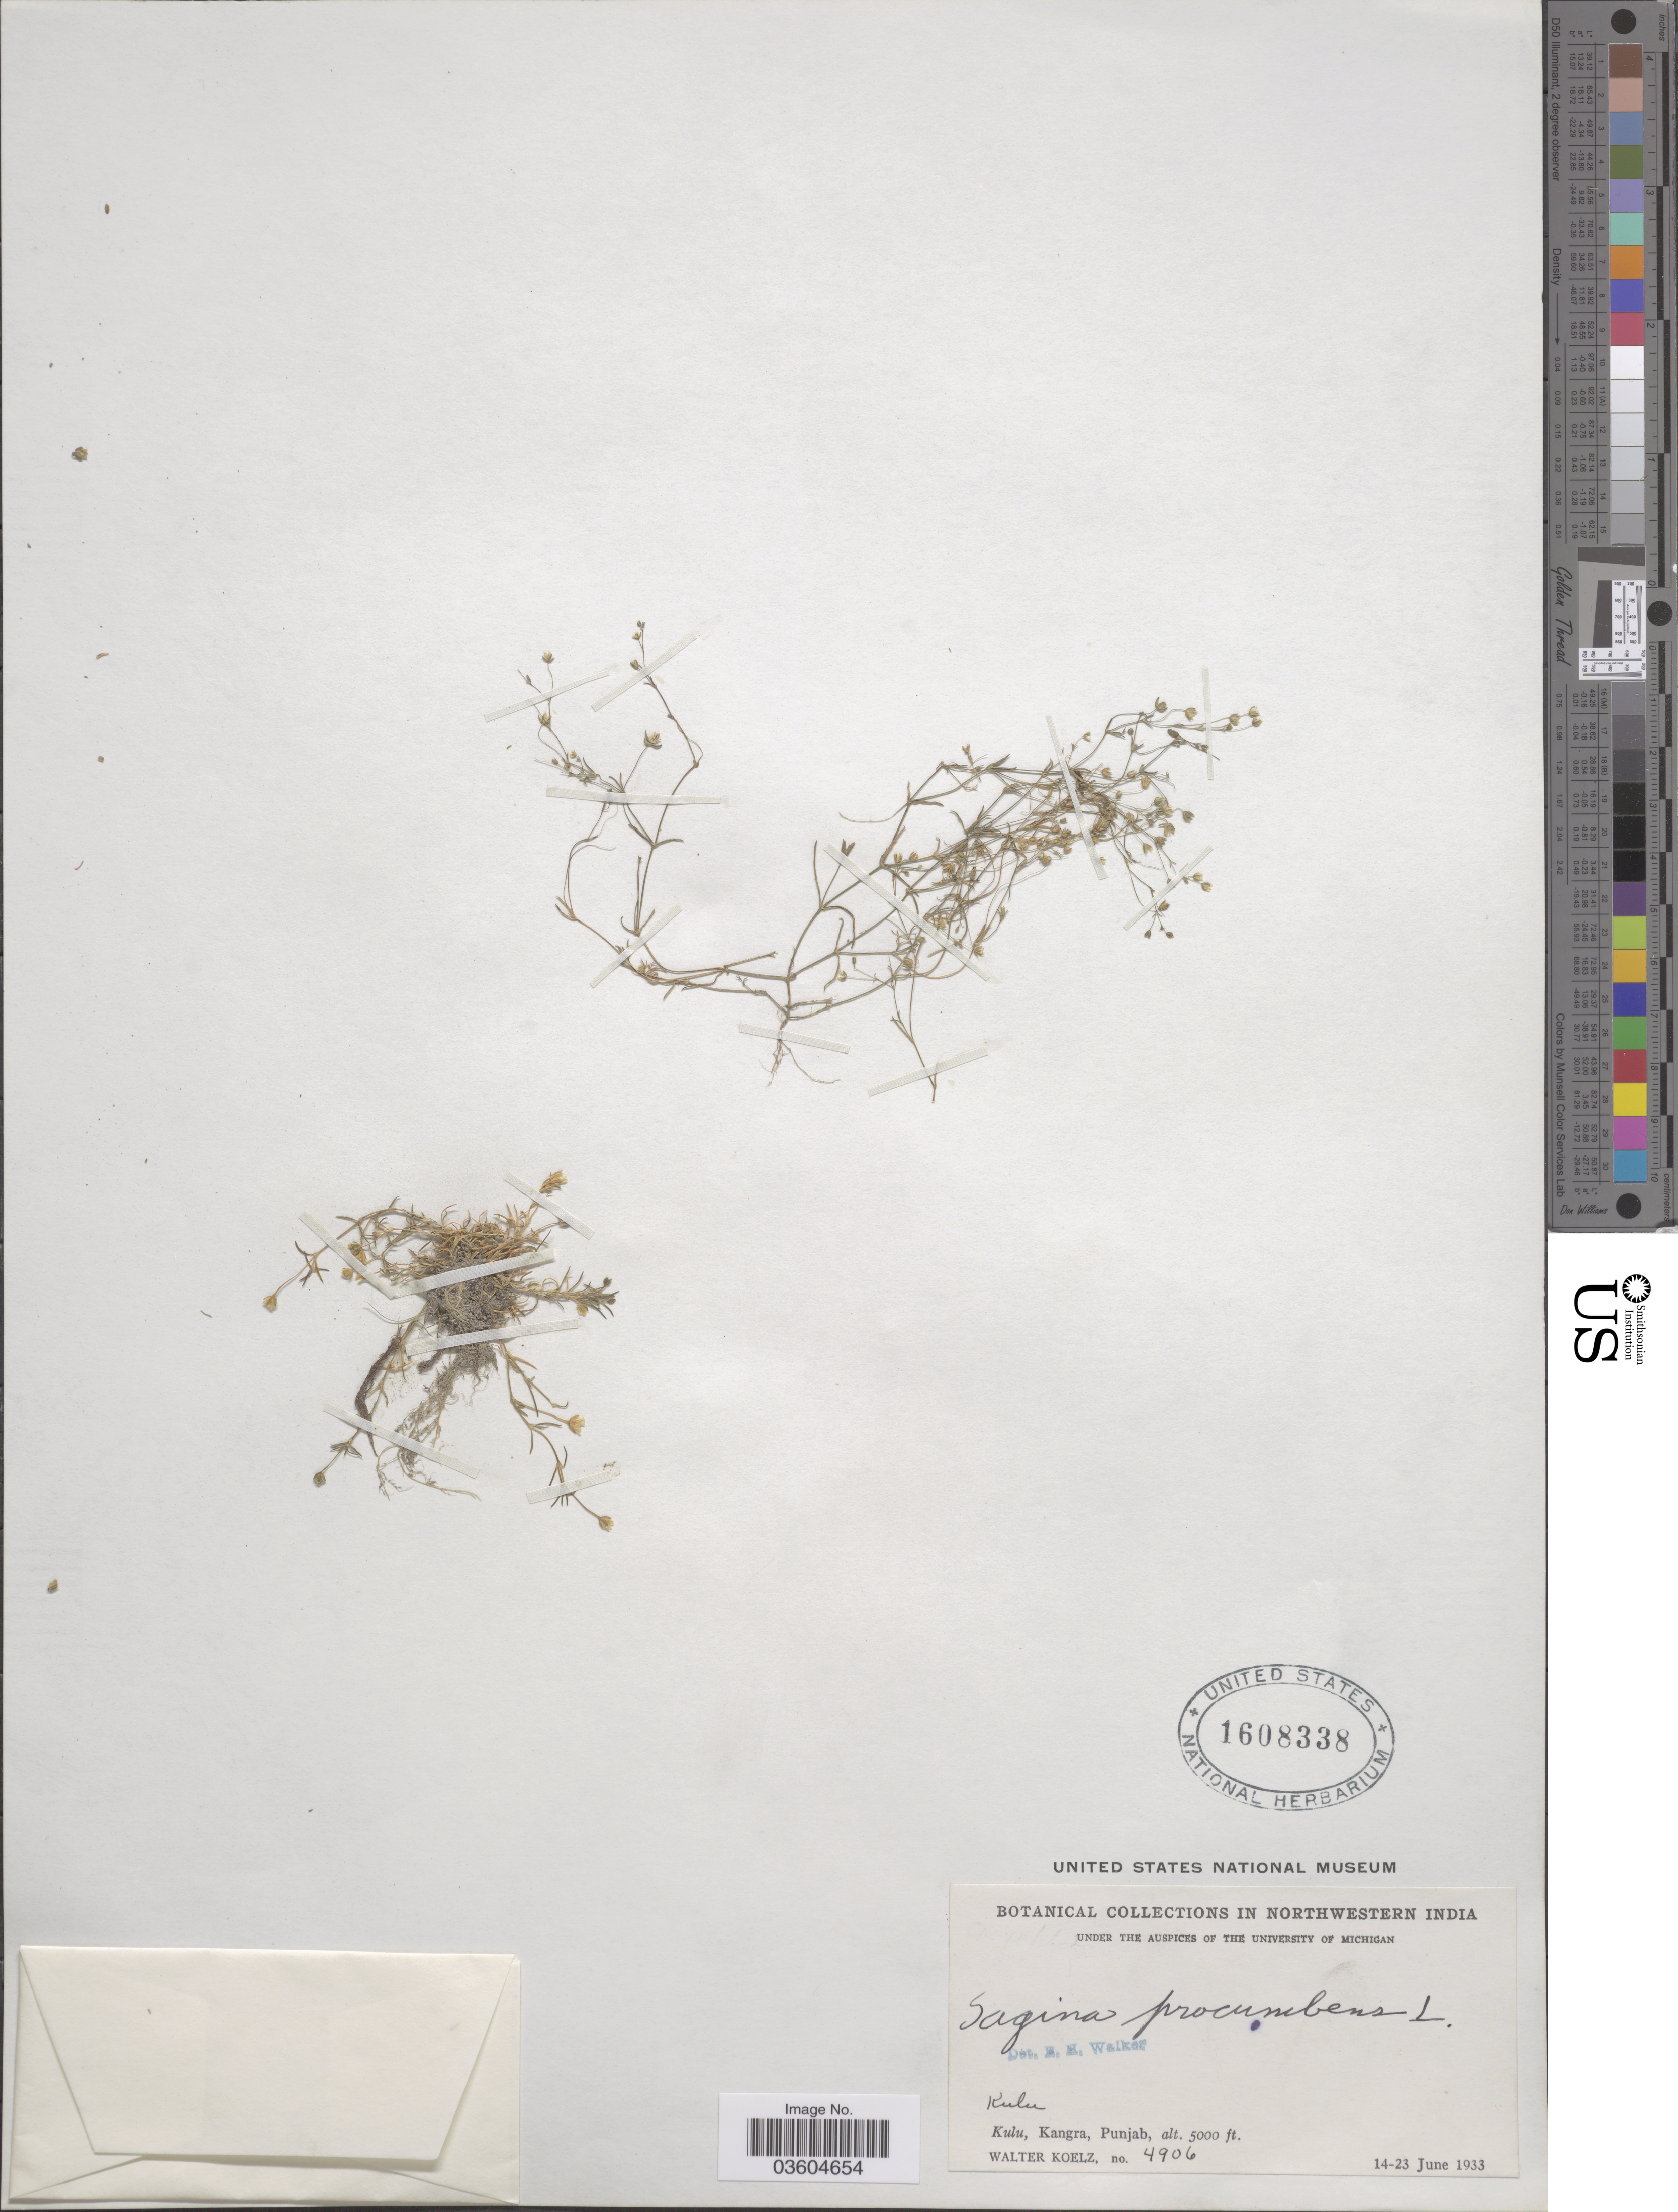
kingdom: Plantae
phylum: Tracheophyta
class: Magnoliopsida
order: Caryophyllales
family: Caryophyllaceae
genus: Sagina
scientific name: Sagina procumbens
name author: L.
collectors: W. N. Koelz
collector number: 4906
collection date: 1933-06-14/1933-06-23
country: India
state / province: Himachal Pradesh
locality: Northwestern India. Kulu, Kangra.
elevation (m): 1524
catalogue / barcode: US 1608338